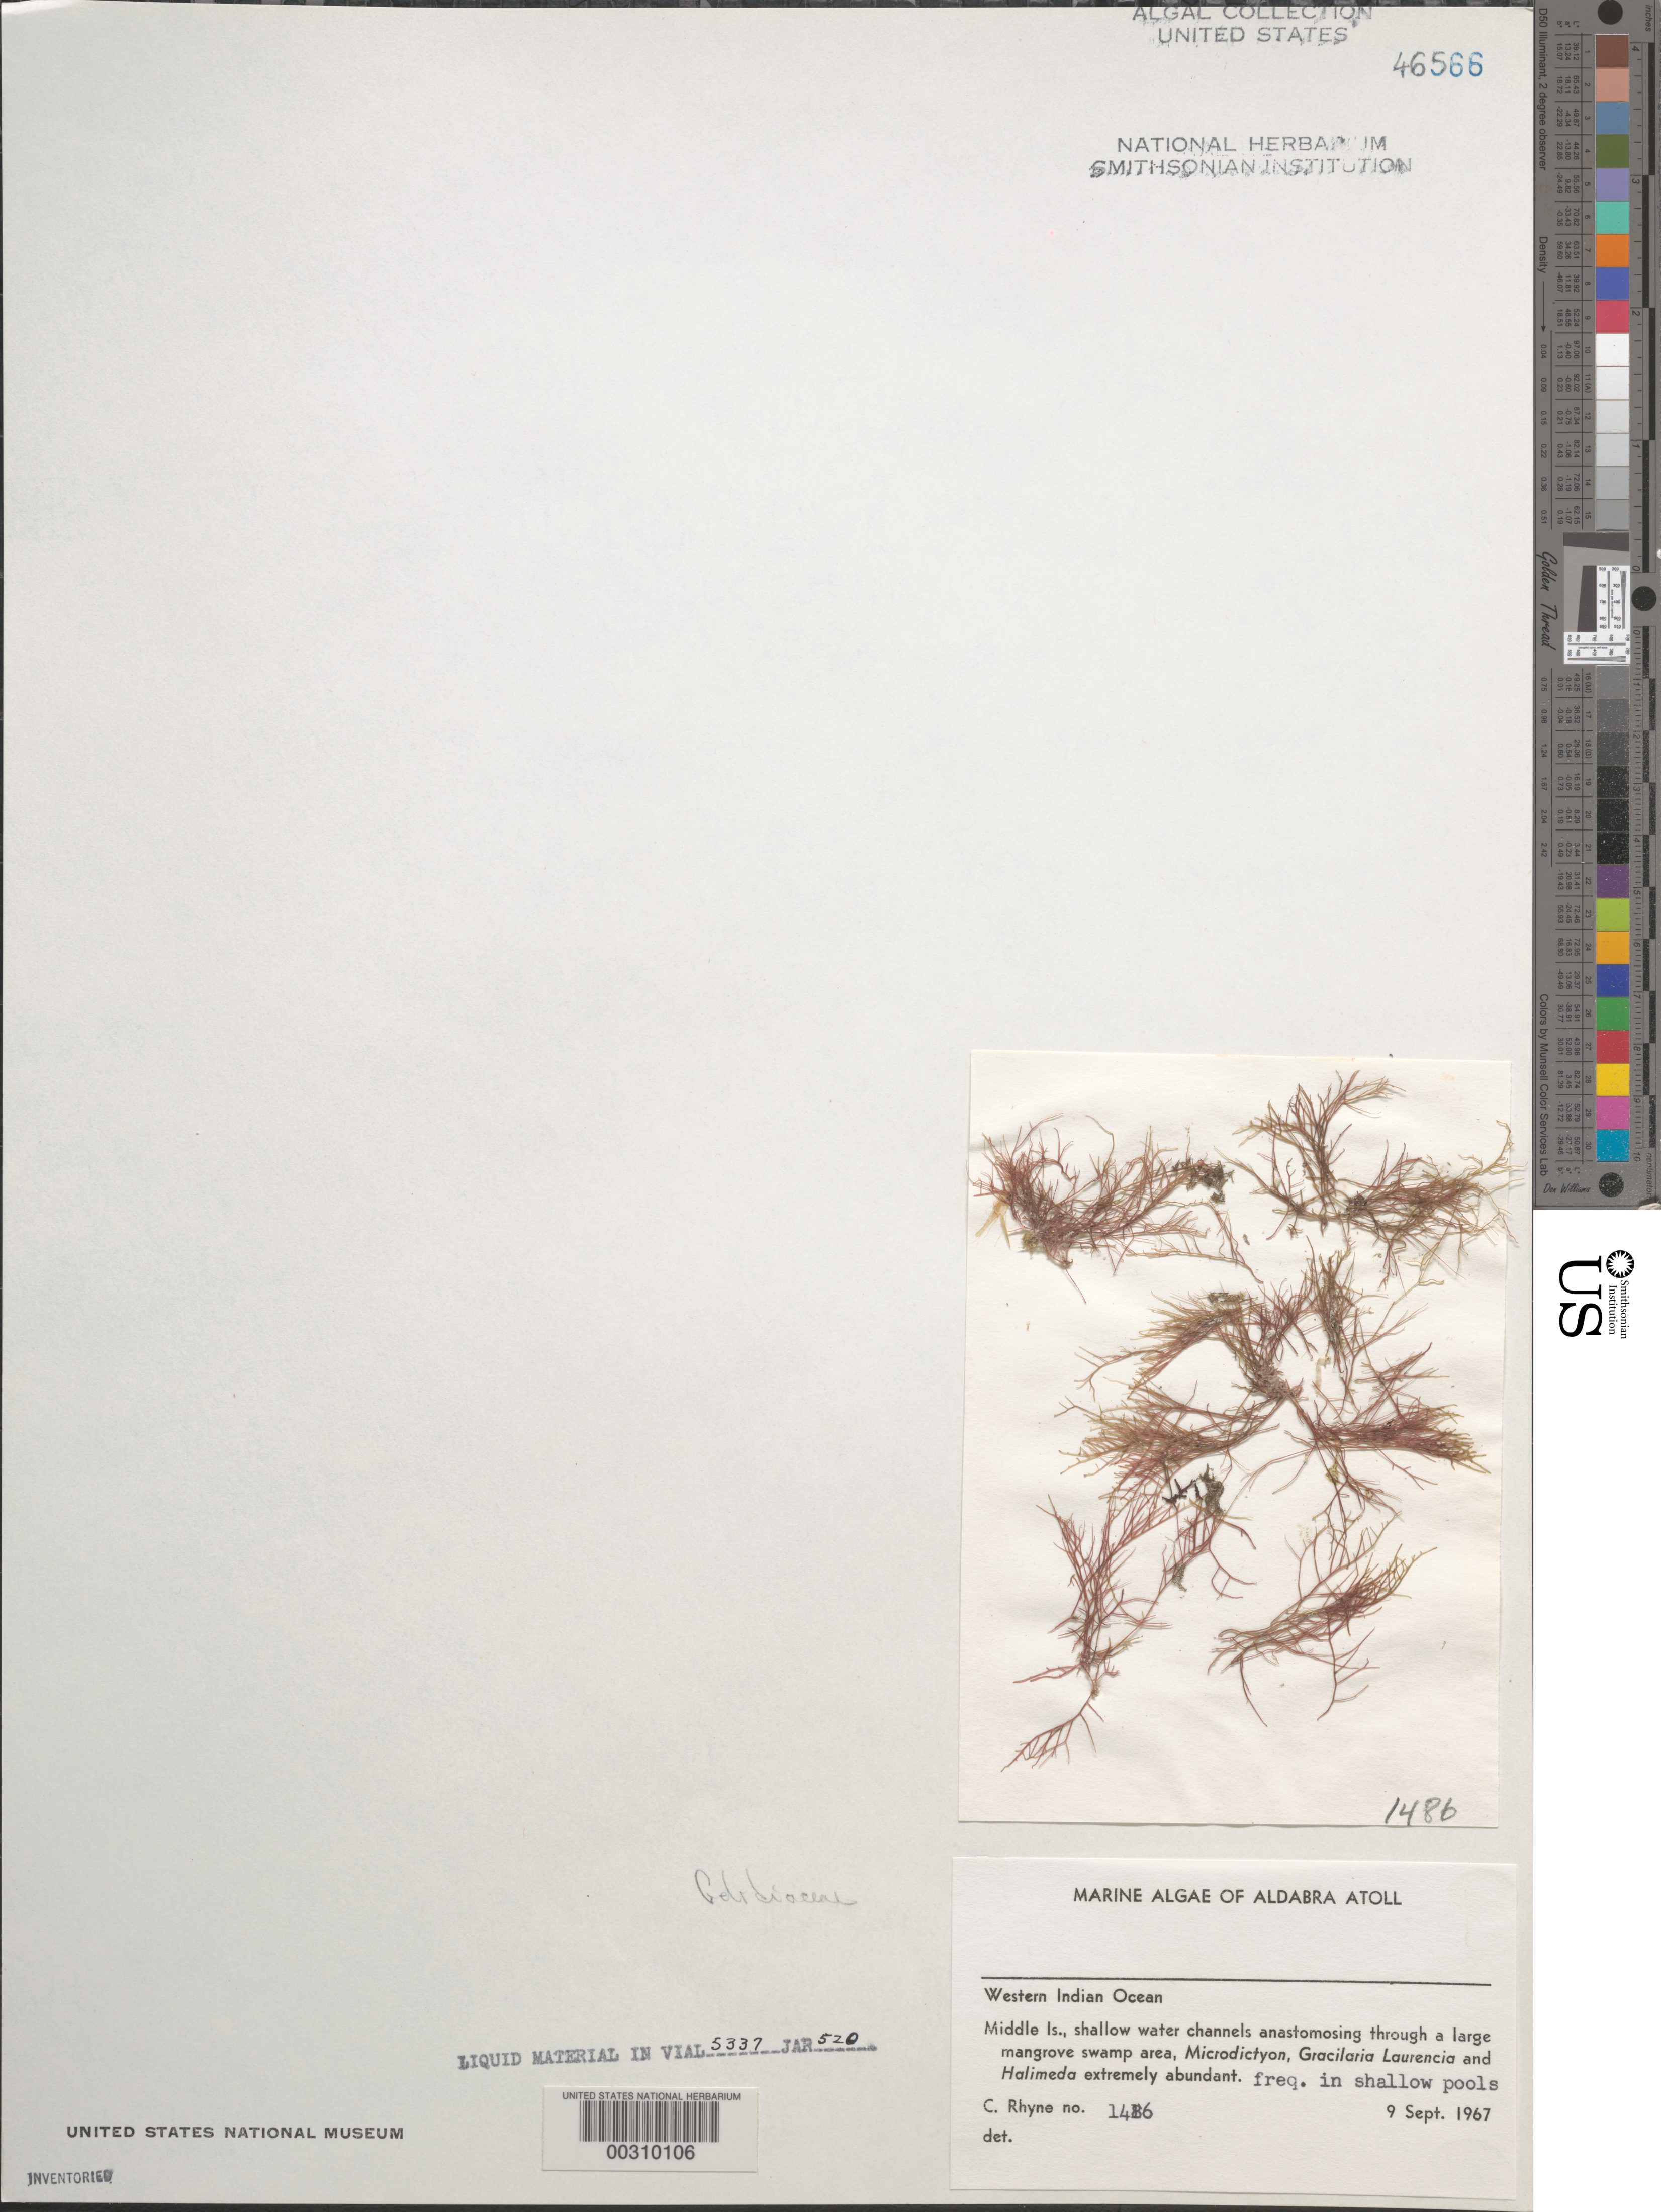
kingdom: Plantae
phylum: Rhodophyta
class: Florideophyceae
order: Gelidiales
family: Gelidiaceae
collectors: C. Rhyne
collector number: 1486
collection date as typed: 09 Sep 1967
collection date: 1967-09-09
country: Seychelles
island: Aldabra Atoll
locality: Middle Islet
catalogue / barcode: US 46566